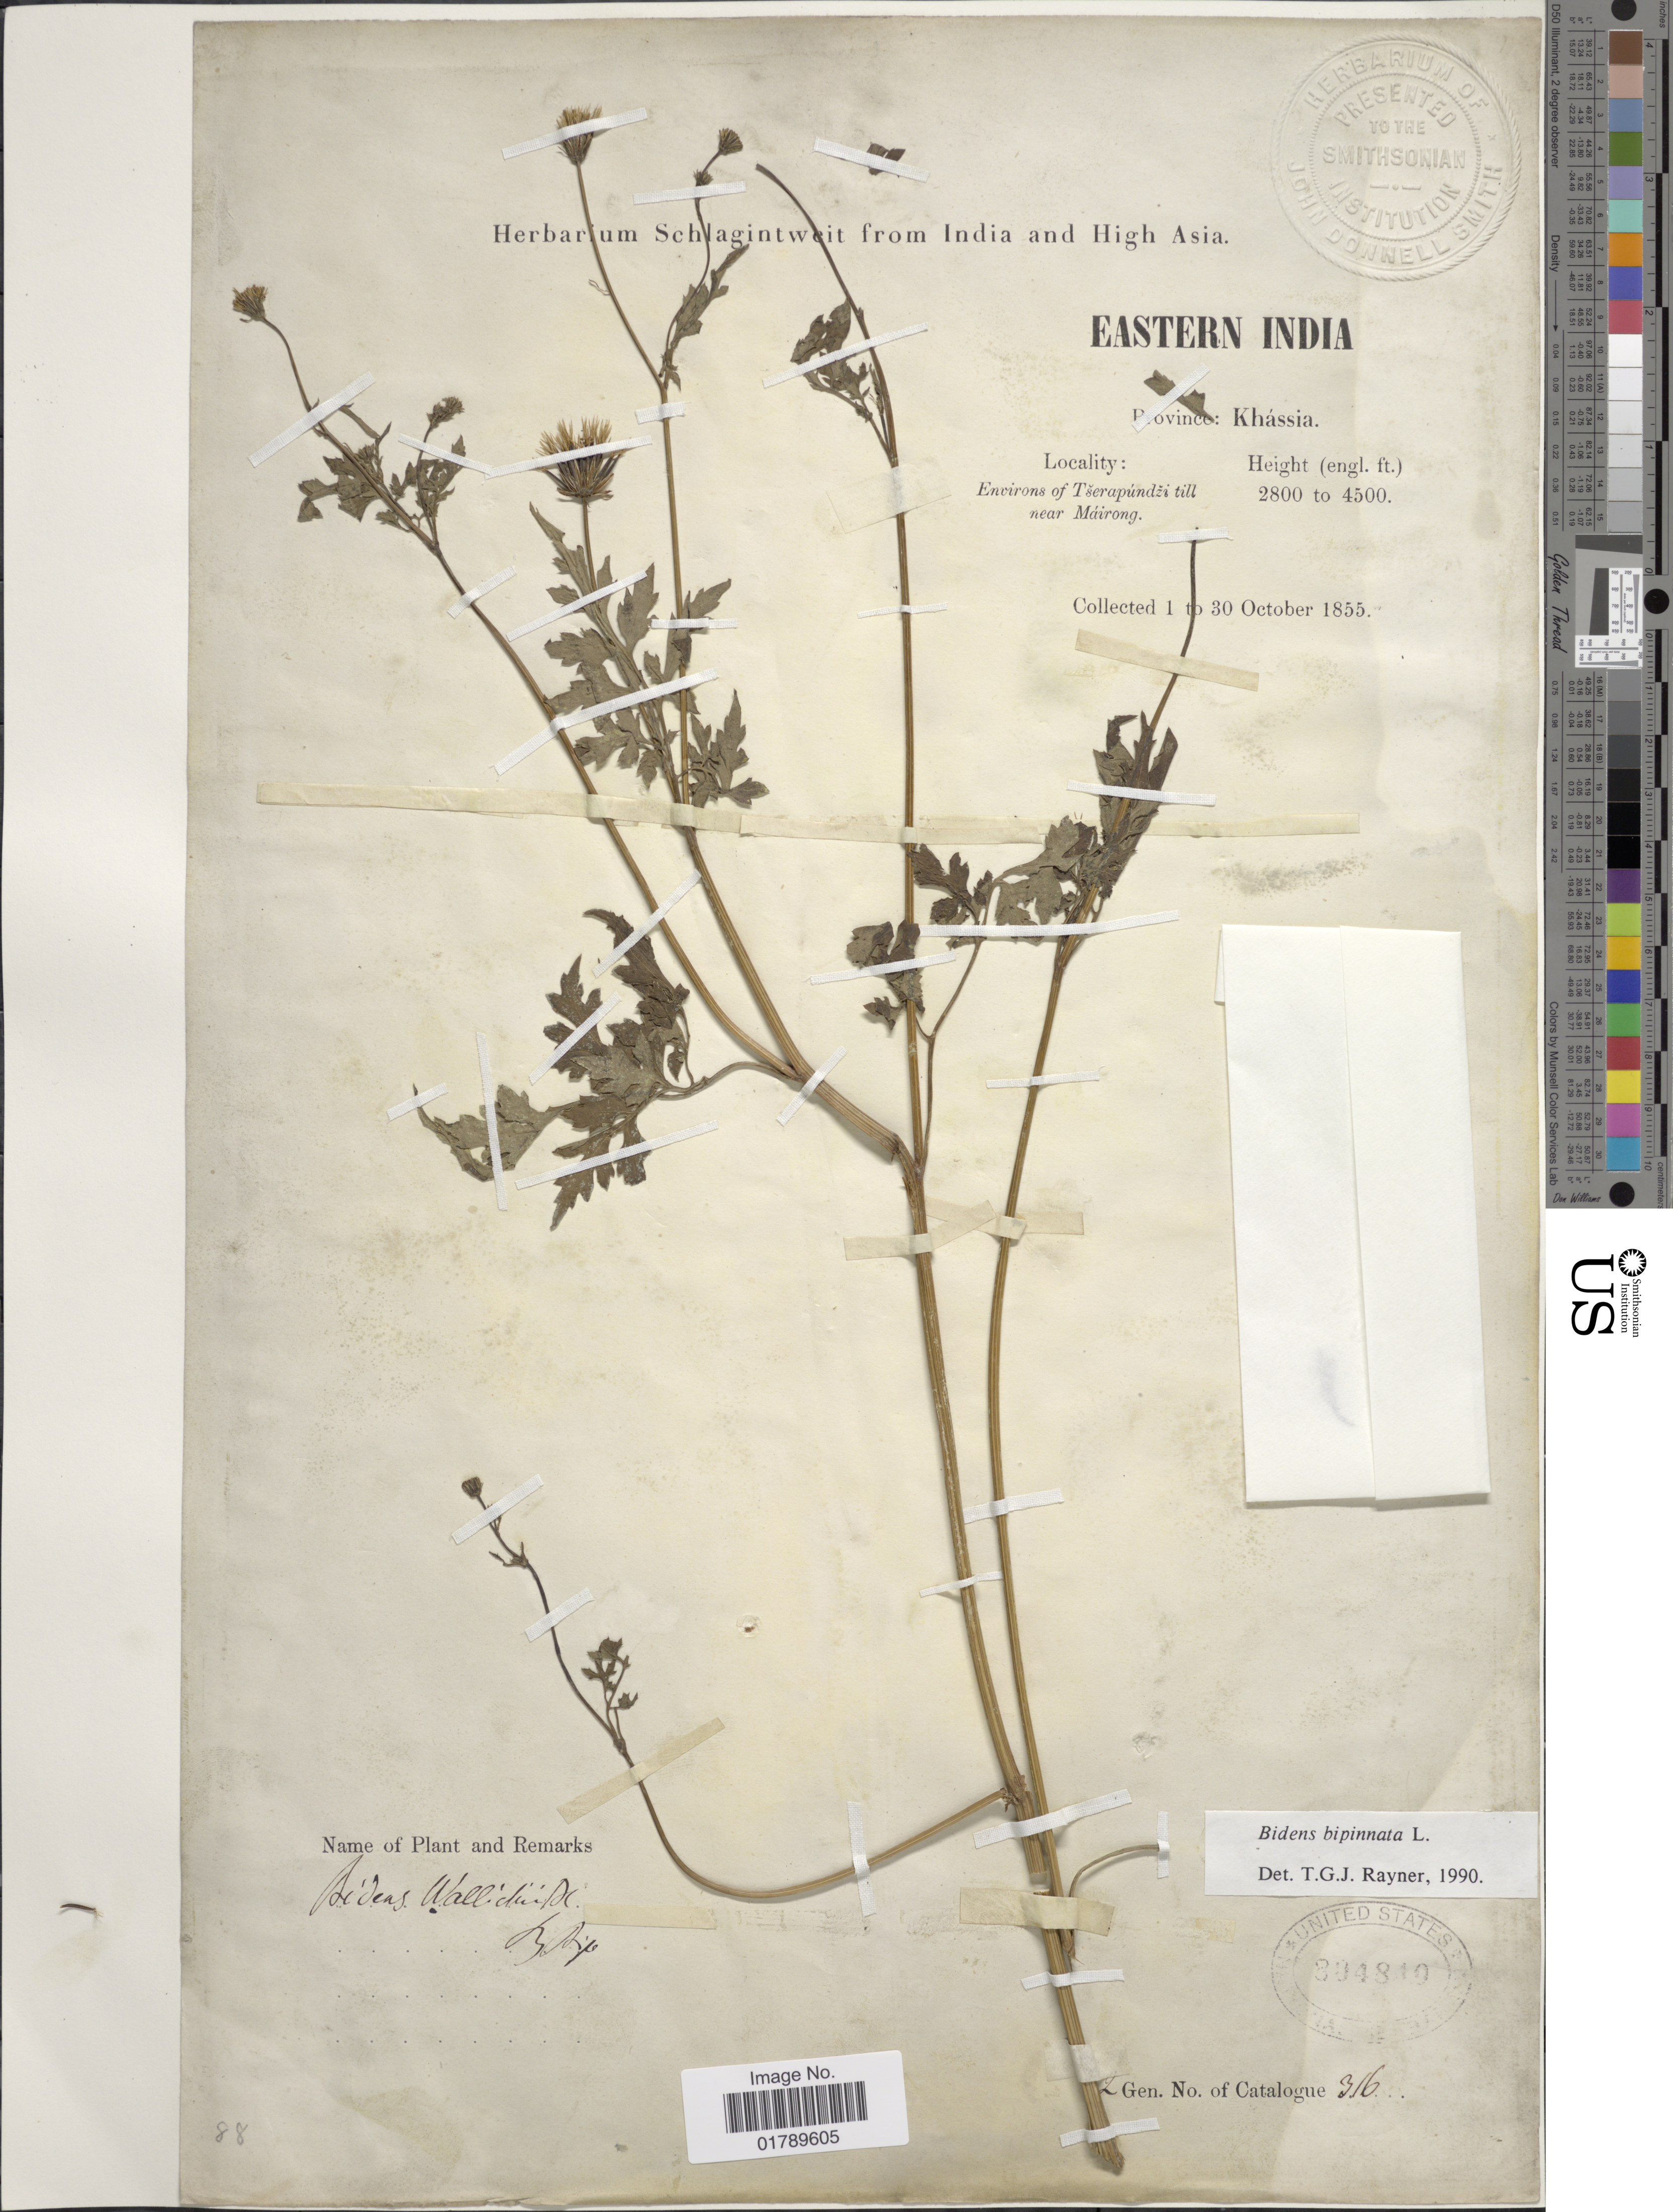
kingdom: Plantae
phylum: Tracheophyta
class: Magnoliopsida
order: Asterales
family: Asteraceae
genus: Bidens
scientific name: Bidens bipinnata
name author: L.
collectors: ex herb. Schlagintweit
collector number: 316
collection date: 1855-10-01/1855-10-30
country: India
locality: Eastern India. Province: Khassia. Environs of Tserapundzi till near Mairong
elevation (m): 853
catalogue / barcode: US 804810